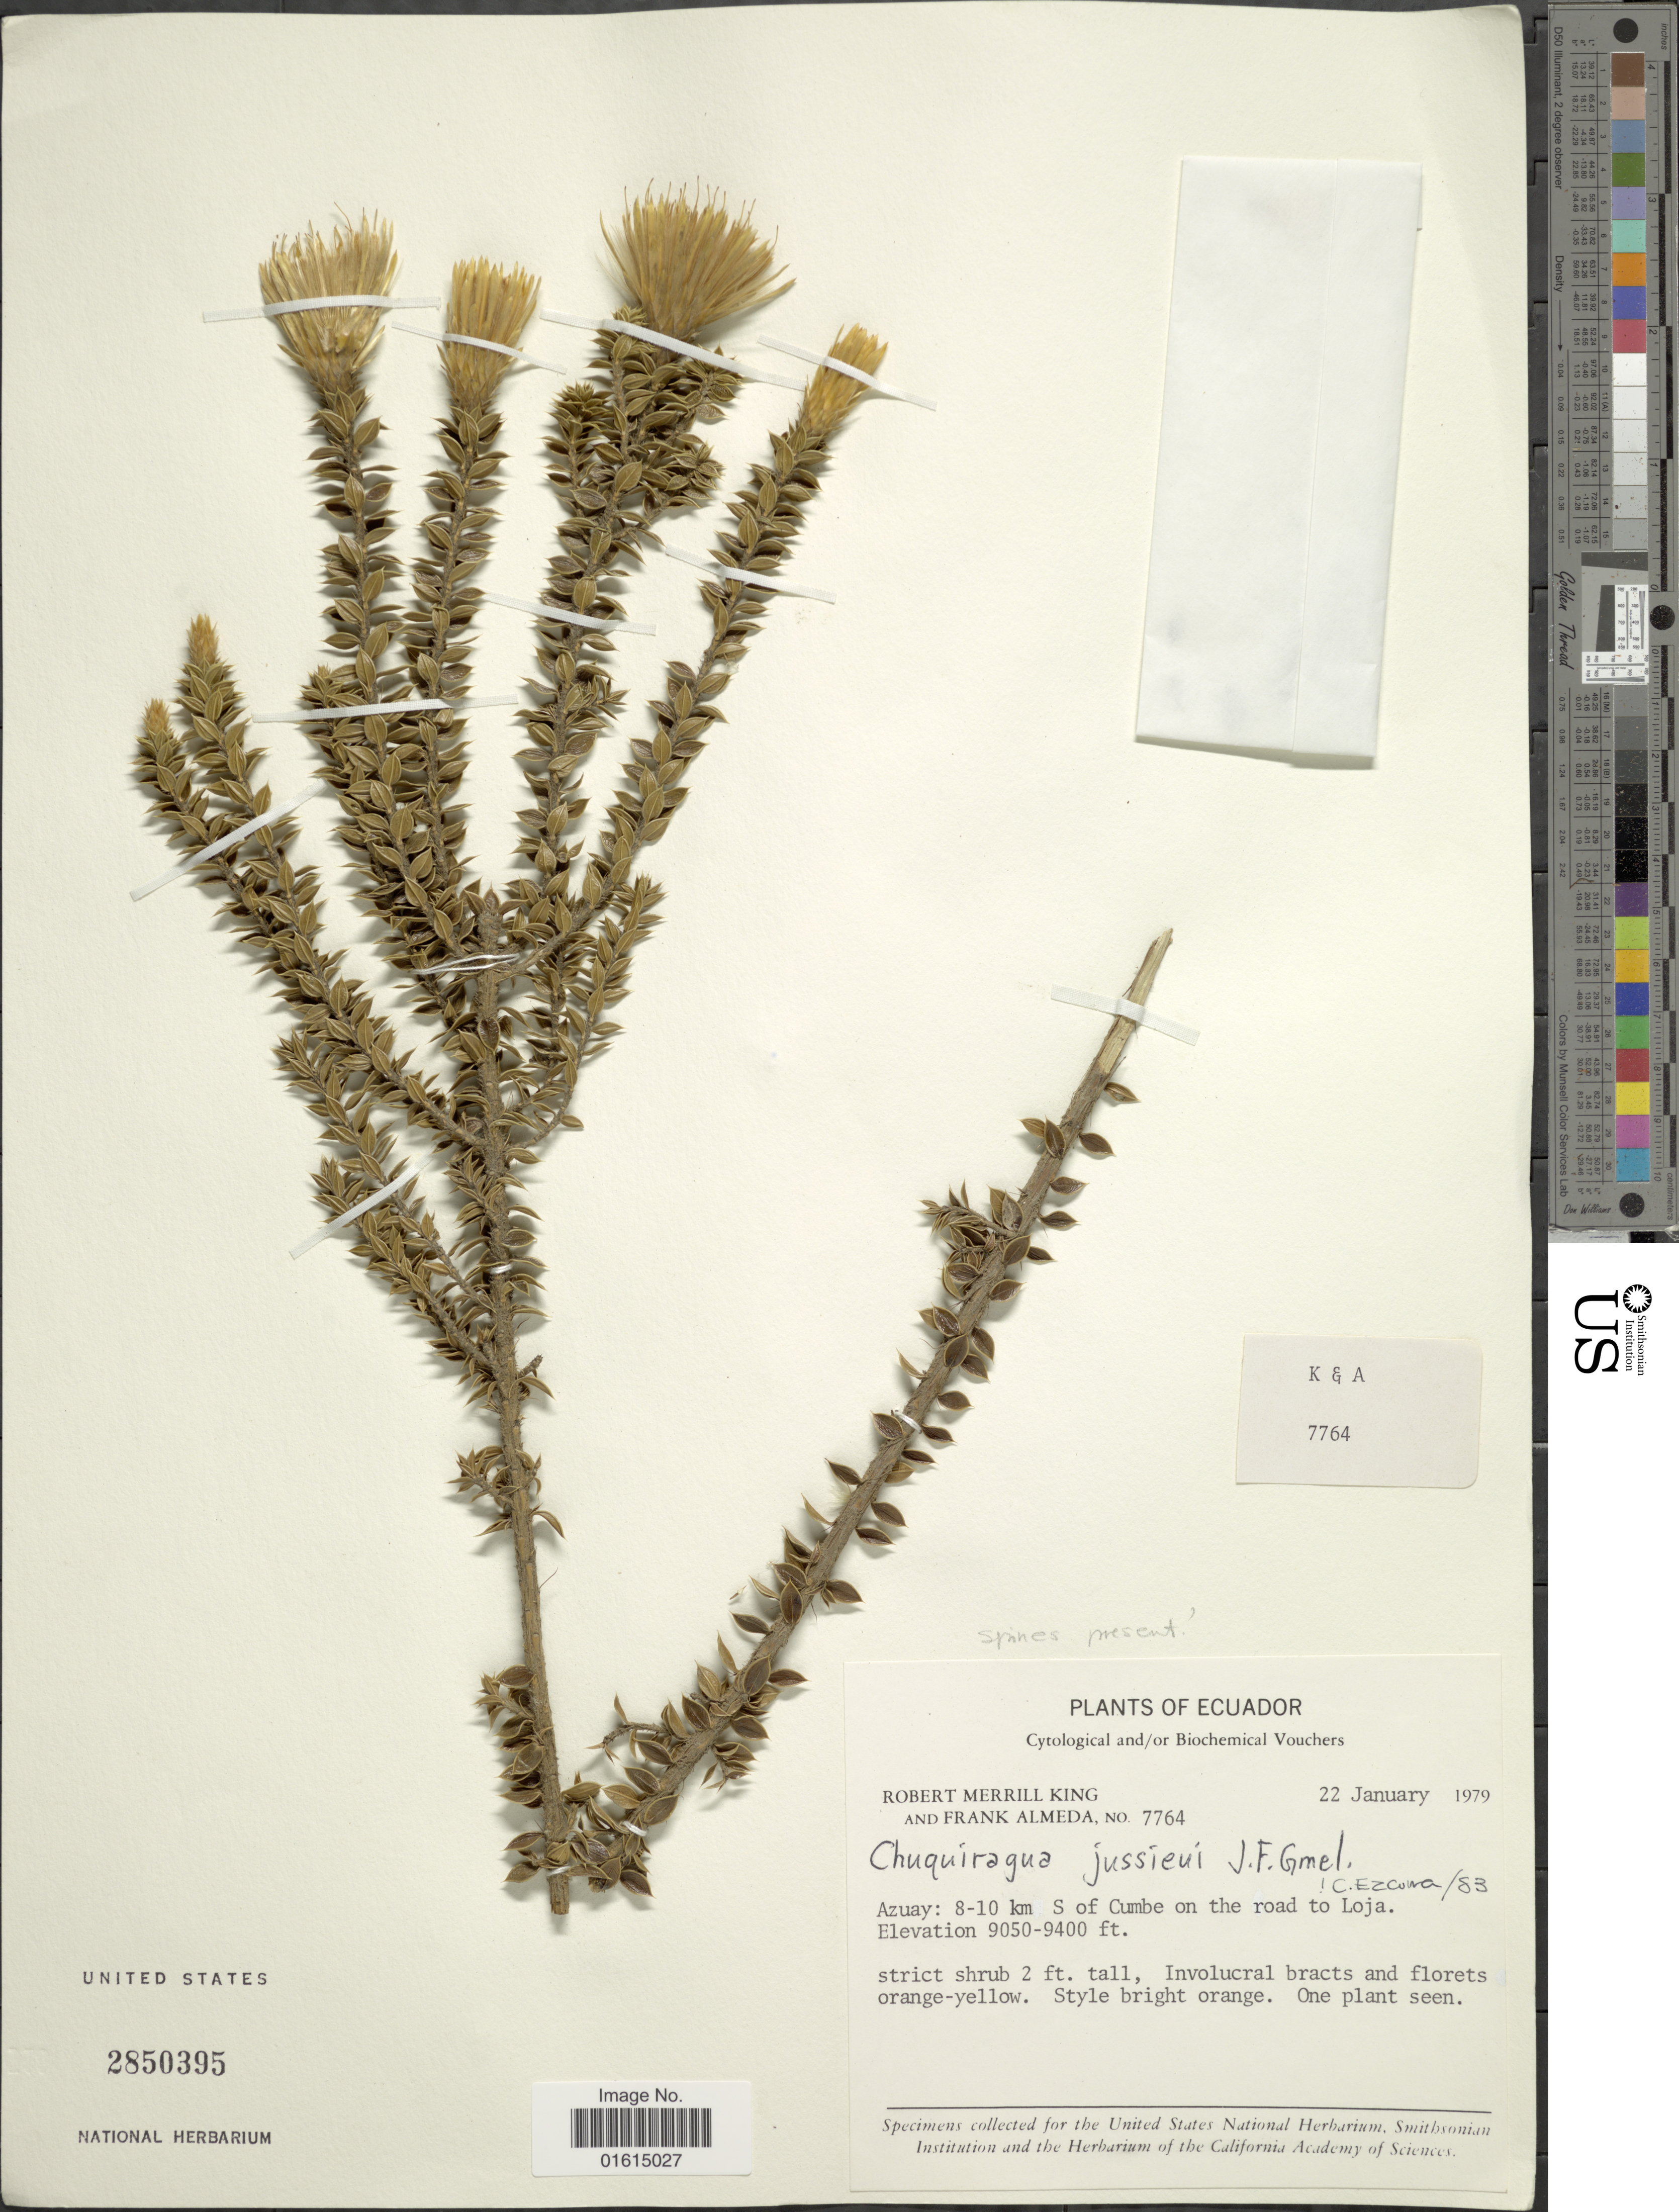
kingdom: Plantae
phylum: Tracheophyta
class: Magnoliopsida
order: Asterales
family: Asteraceae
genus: Chuquiraga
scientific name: Chuquiraga jussieui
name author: J.F. Gmel.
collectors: R. M. King & F. Almeda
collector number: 7764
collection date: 1979-01-22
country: Ecuador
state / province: Azuay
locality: Azuay, 8-10 km S of Cumbe on the road to Loja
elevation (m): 2758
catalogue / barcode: US 2850395